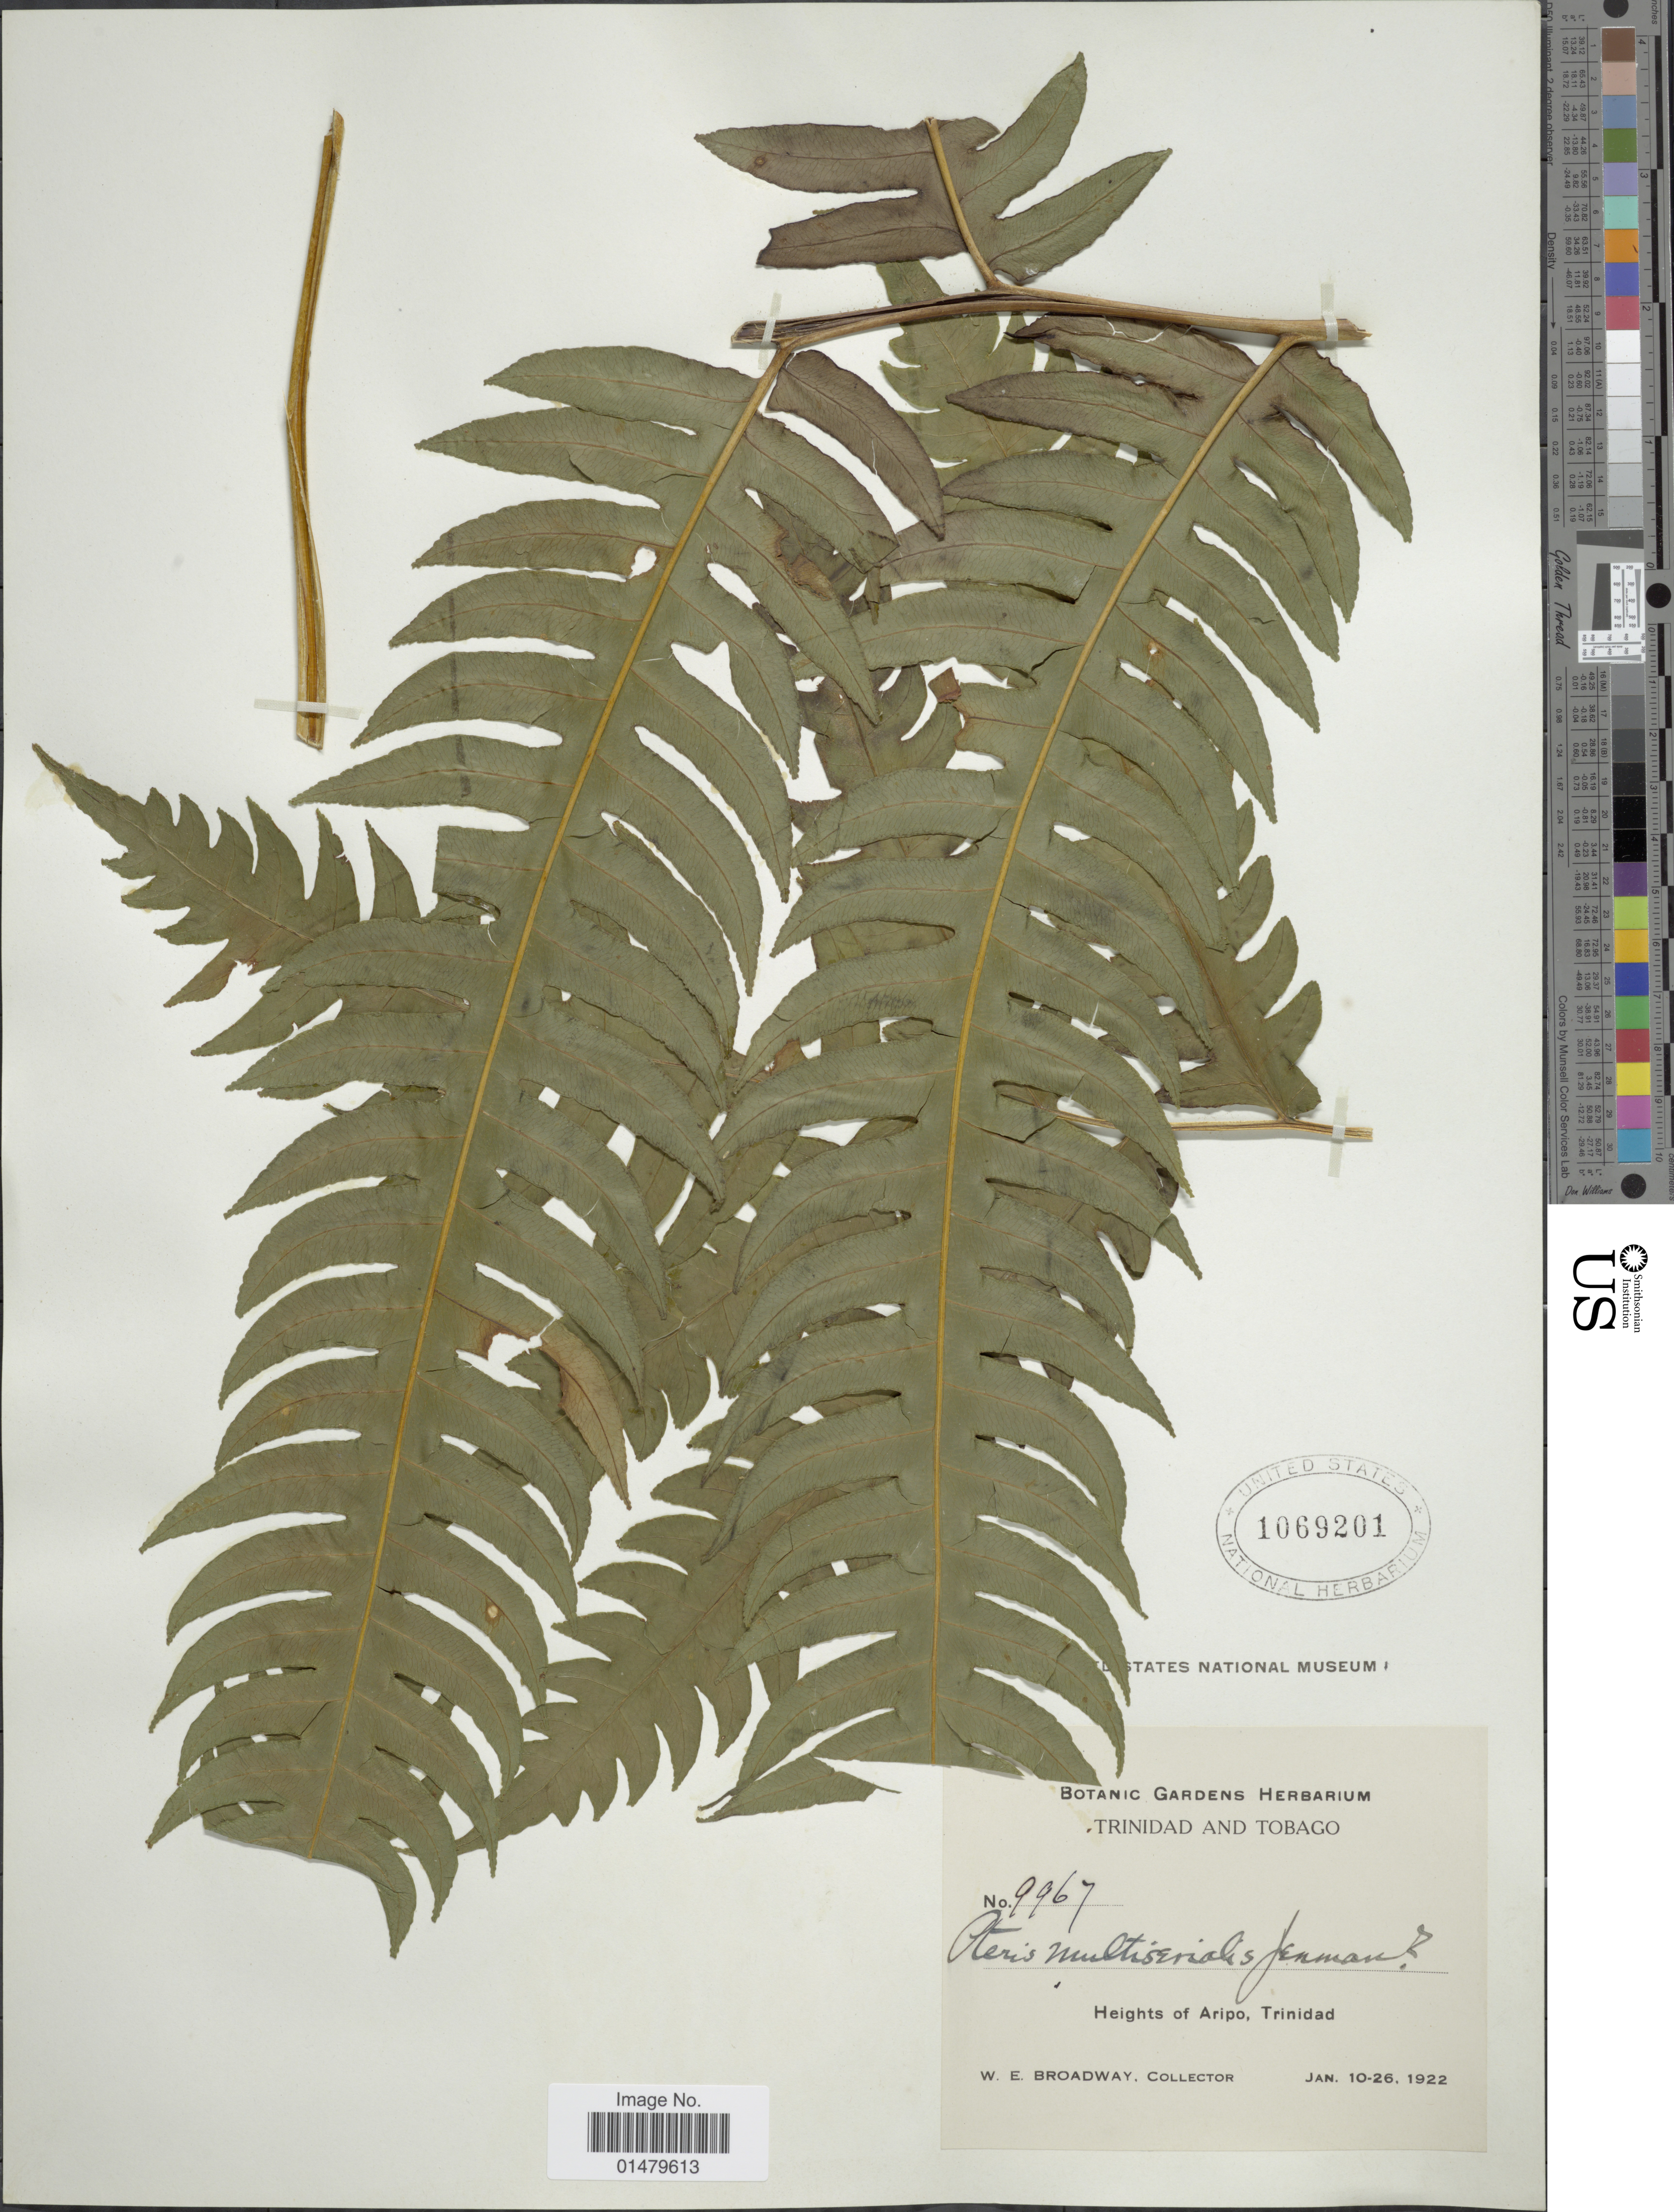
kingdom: Plantae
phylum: Tracheophyta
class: Polypodiopsida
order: Polypodiales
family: Pteridaceae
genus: Pteris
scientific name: Pteris multiserialis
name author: Jenman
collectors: W. E. Broadway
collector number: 9967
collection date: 1922-01-10/1922-01-26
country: Trinidad and Tobago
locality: Heights of Aripo, Trinidad.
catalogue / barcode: US 1069201